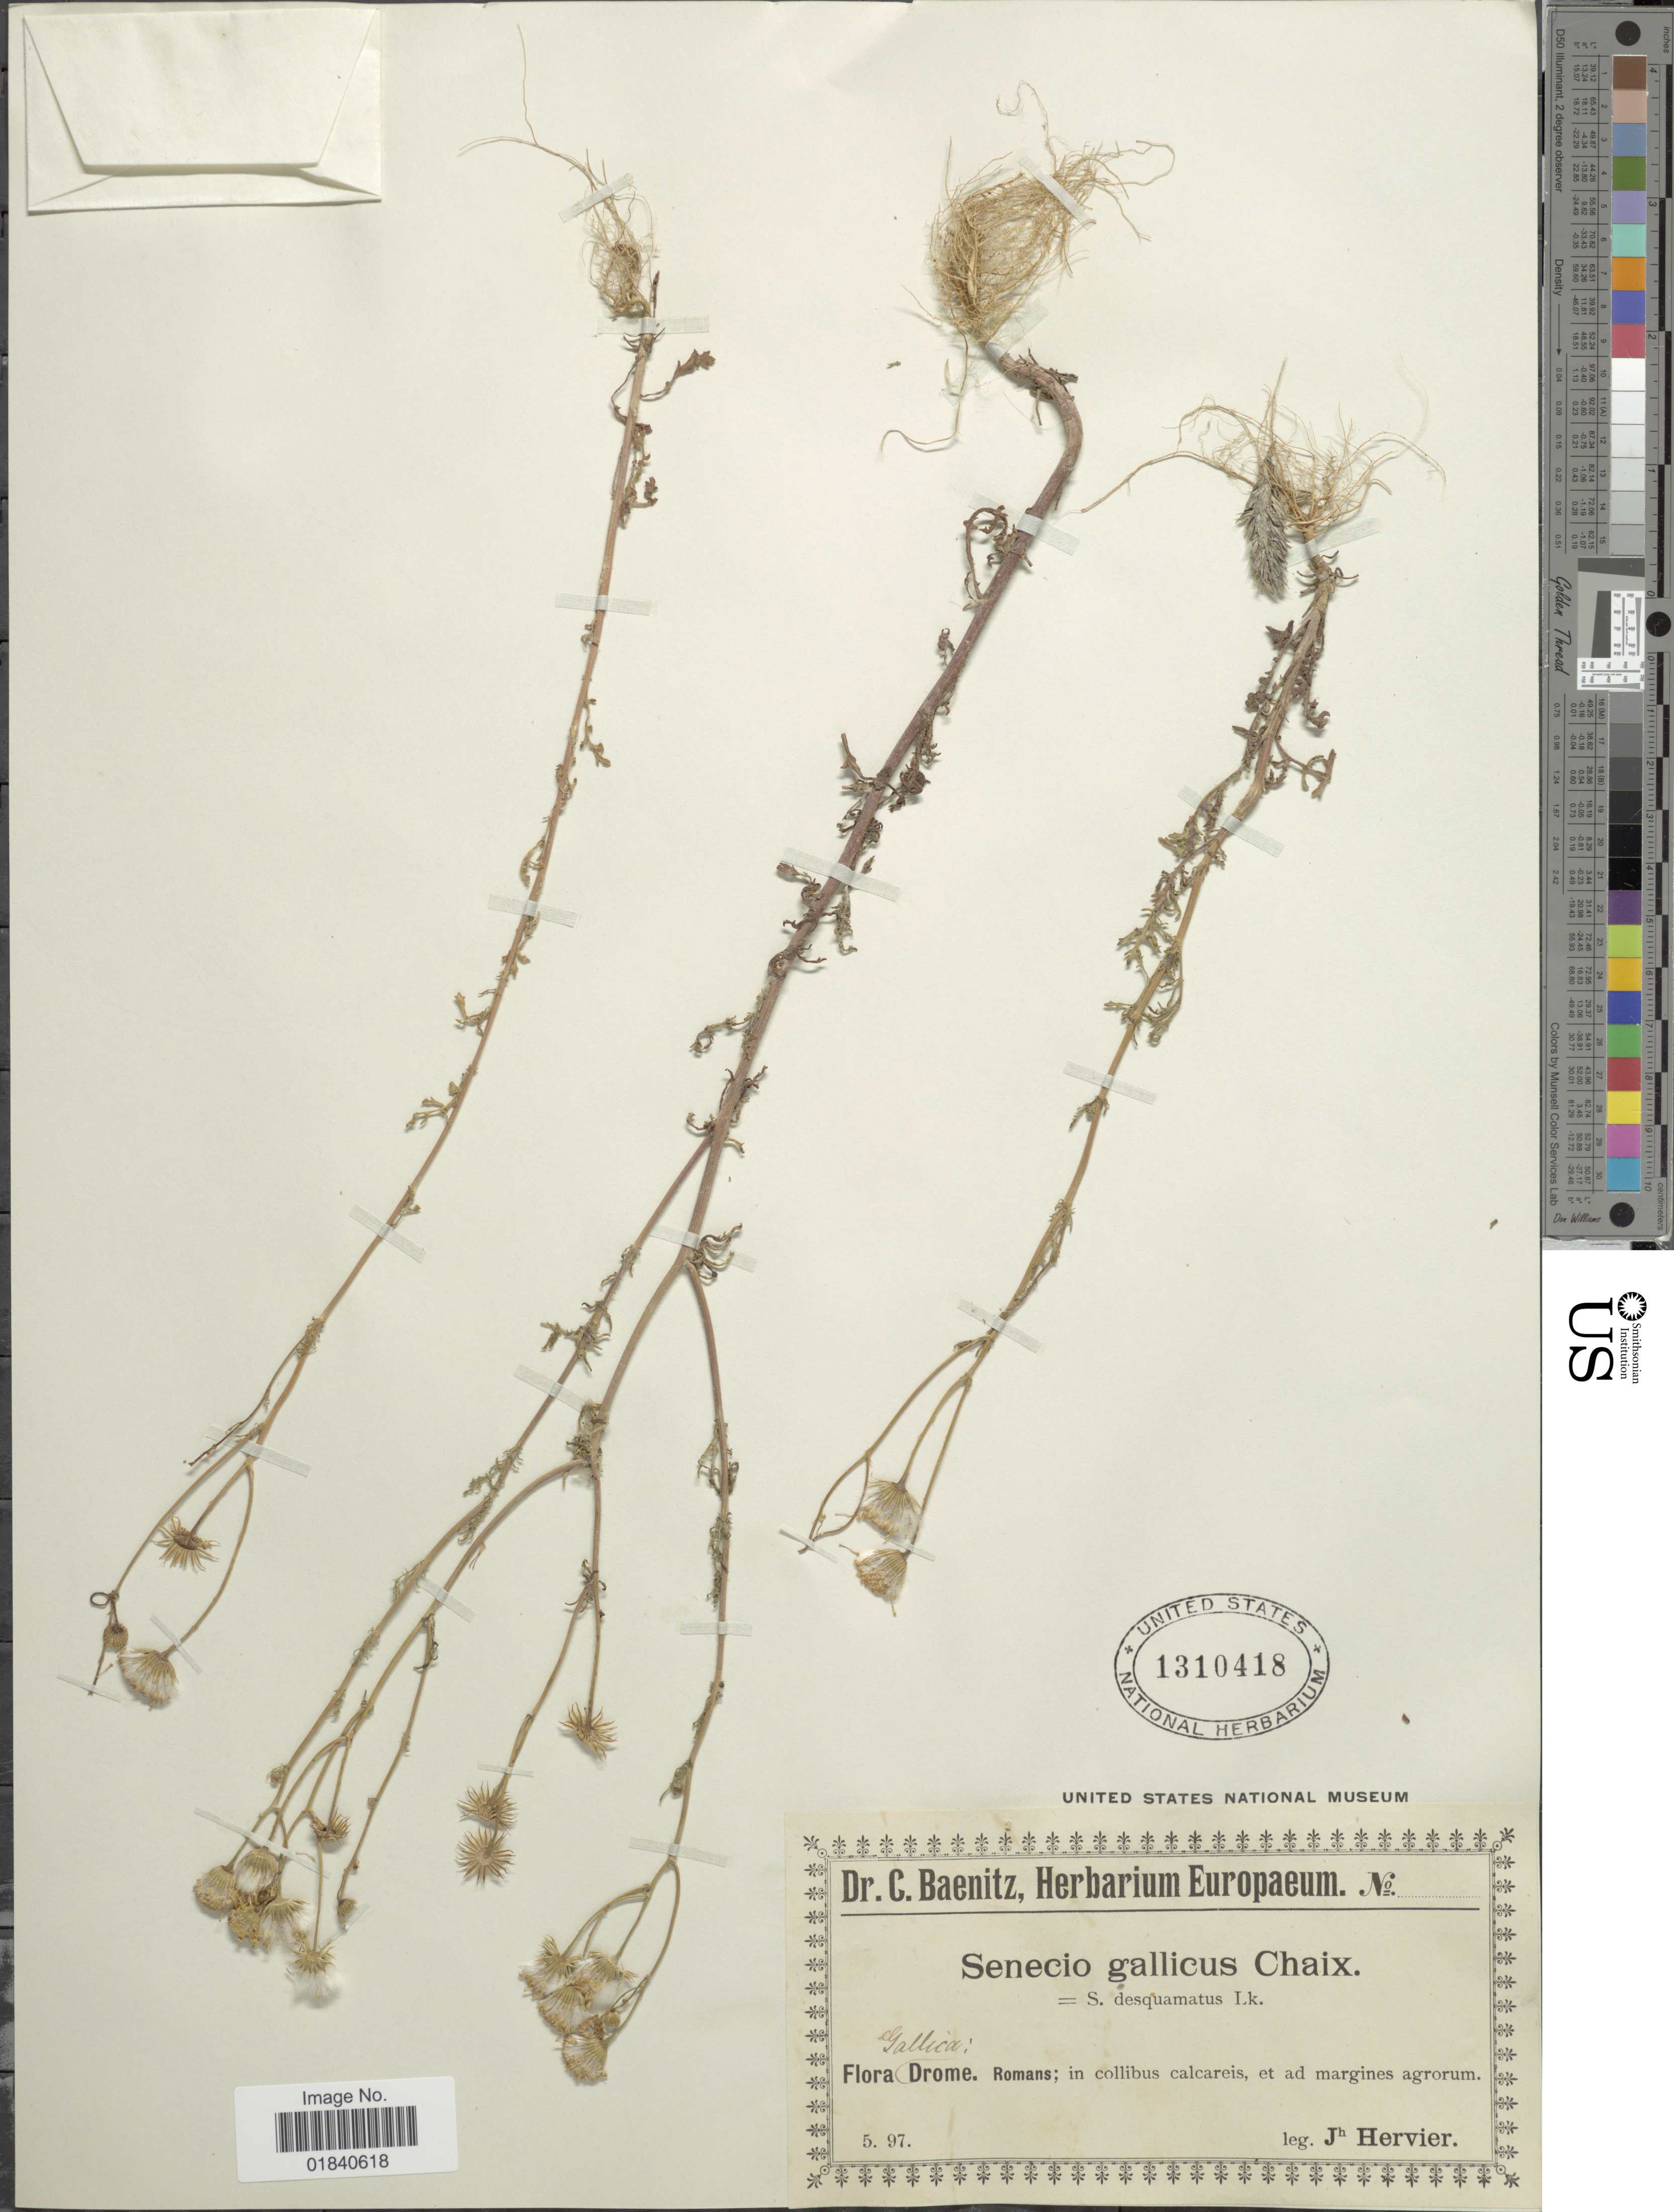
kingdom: Plantae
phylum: Tracheophyta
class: Magnoliopsida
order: Asterales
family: Asteraceae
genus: Senecio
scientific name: Senecio gallicus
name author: Vill. ex Chaix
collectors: J. Hervier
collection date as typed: Transcribed d/m/y: /5/97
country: France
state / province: Auvergne-Rhône-Alpes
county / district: Drôme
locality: Drome. Romans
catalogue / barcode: US 1310418